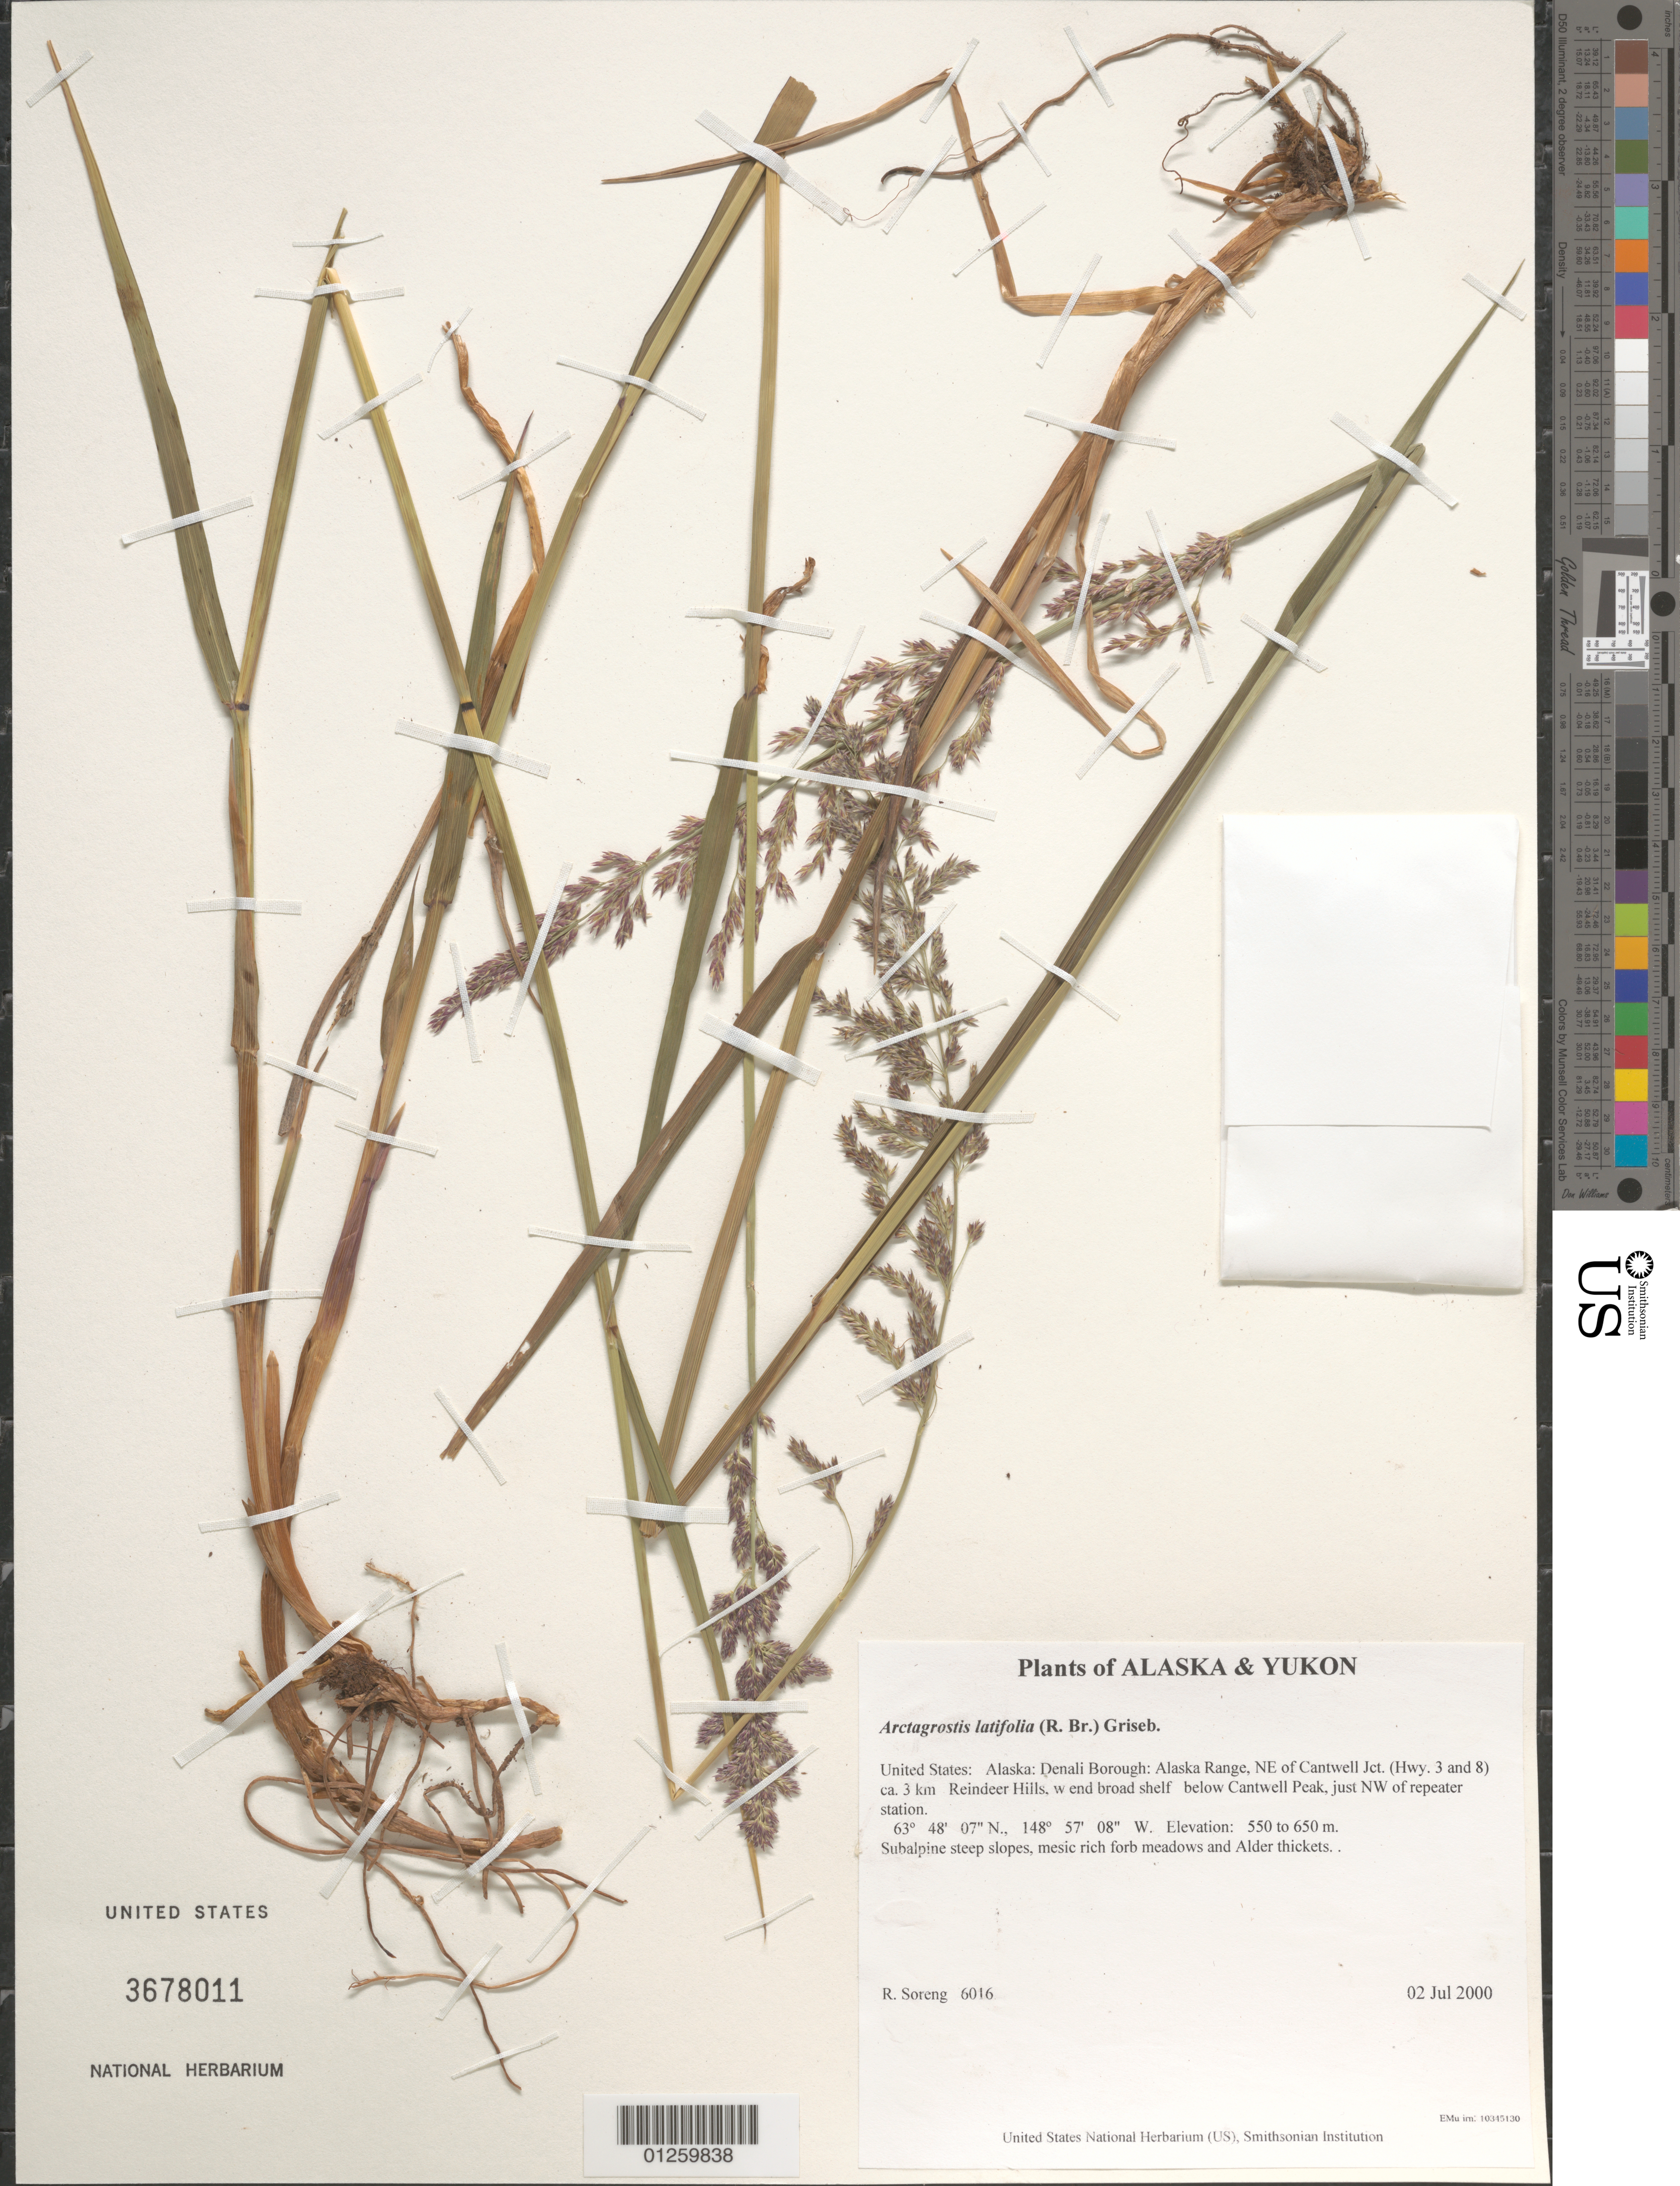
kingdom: Plantae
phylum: Tracheophyta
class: Liliopsida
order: Poales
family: Poaceae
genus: Arctagrostis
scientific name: Arctagrostis latifolia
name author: (R. Br.) Griseb.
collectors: R. J. Soreng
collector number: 6016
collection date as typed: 02 Jul 2000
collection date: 2000-07-02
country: United States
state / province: Alaska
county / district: Denali Borough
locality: Alaska Range, NE of Cantwell Jct. (Hwy. 3 and 8) ca. 3 km Reindeer Hills, w end broad shelf below Cantwell Peak, just NW of repeater station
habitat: Subalpine steep slopes, mesic rich forb meadows and Alder thickets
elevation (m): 550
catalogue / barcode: US 3678011